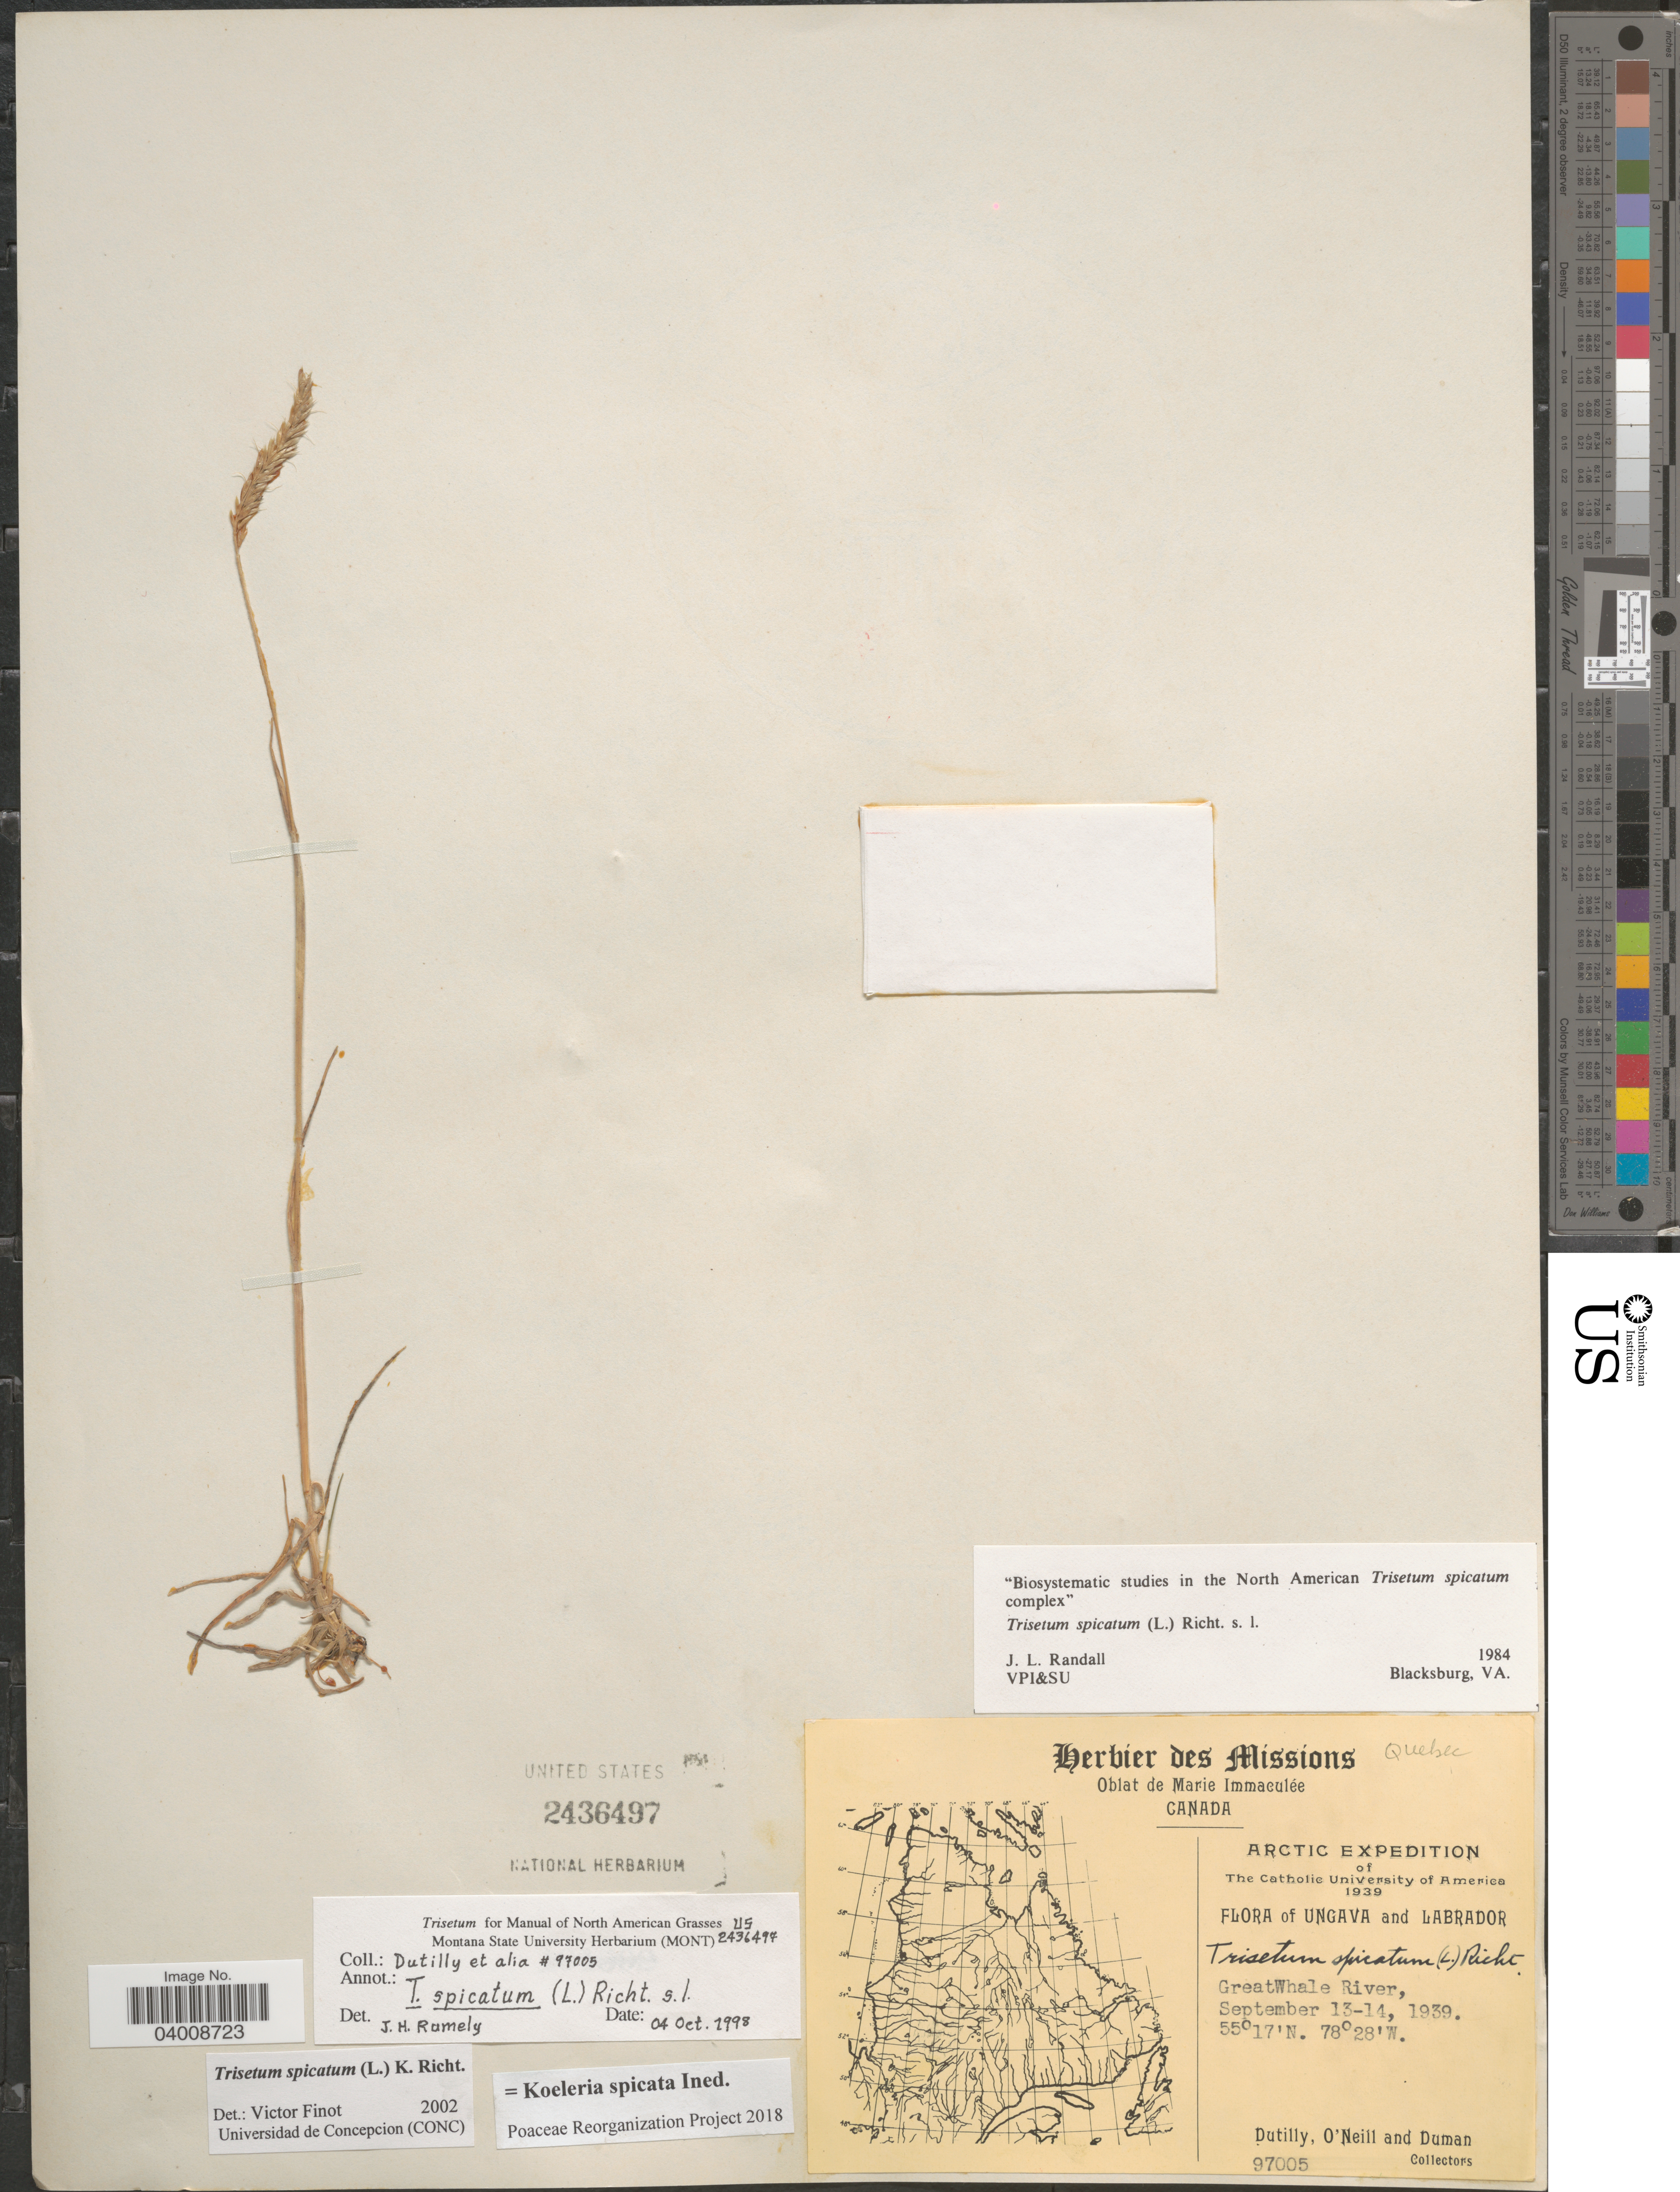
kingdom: Plantae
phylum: Tracheophyta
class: Liliopsida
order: Poales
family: Poaceae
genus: Koeleria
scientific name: Koeleria spicata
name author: (L.) Barberá et al.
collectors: -. Dutilly, -. O'Neill & -. Duman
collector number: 97005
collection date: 1939-09-13/1939-09-14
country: Canada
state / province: Quebec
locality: Quebec. Ungava and Labrador. GreatWhale River.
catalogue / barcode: US 2436497